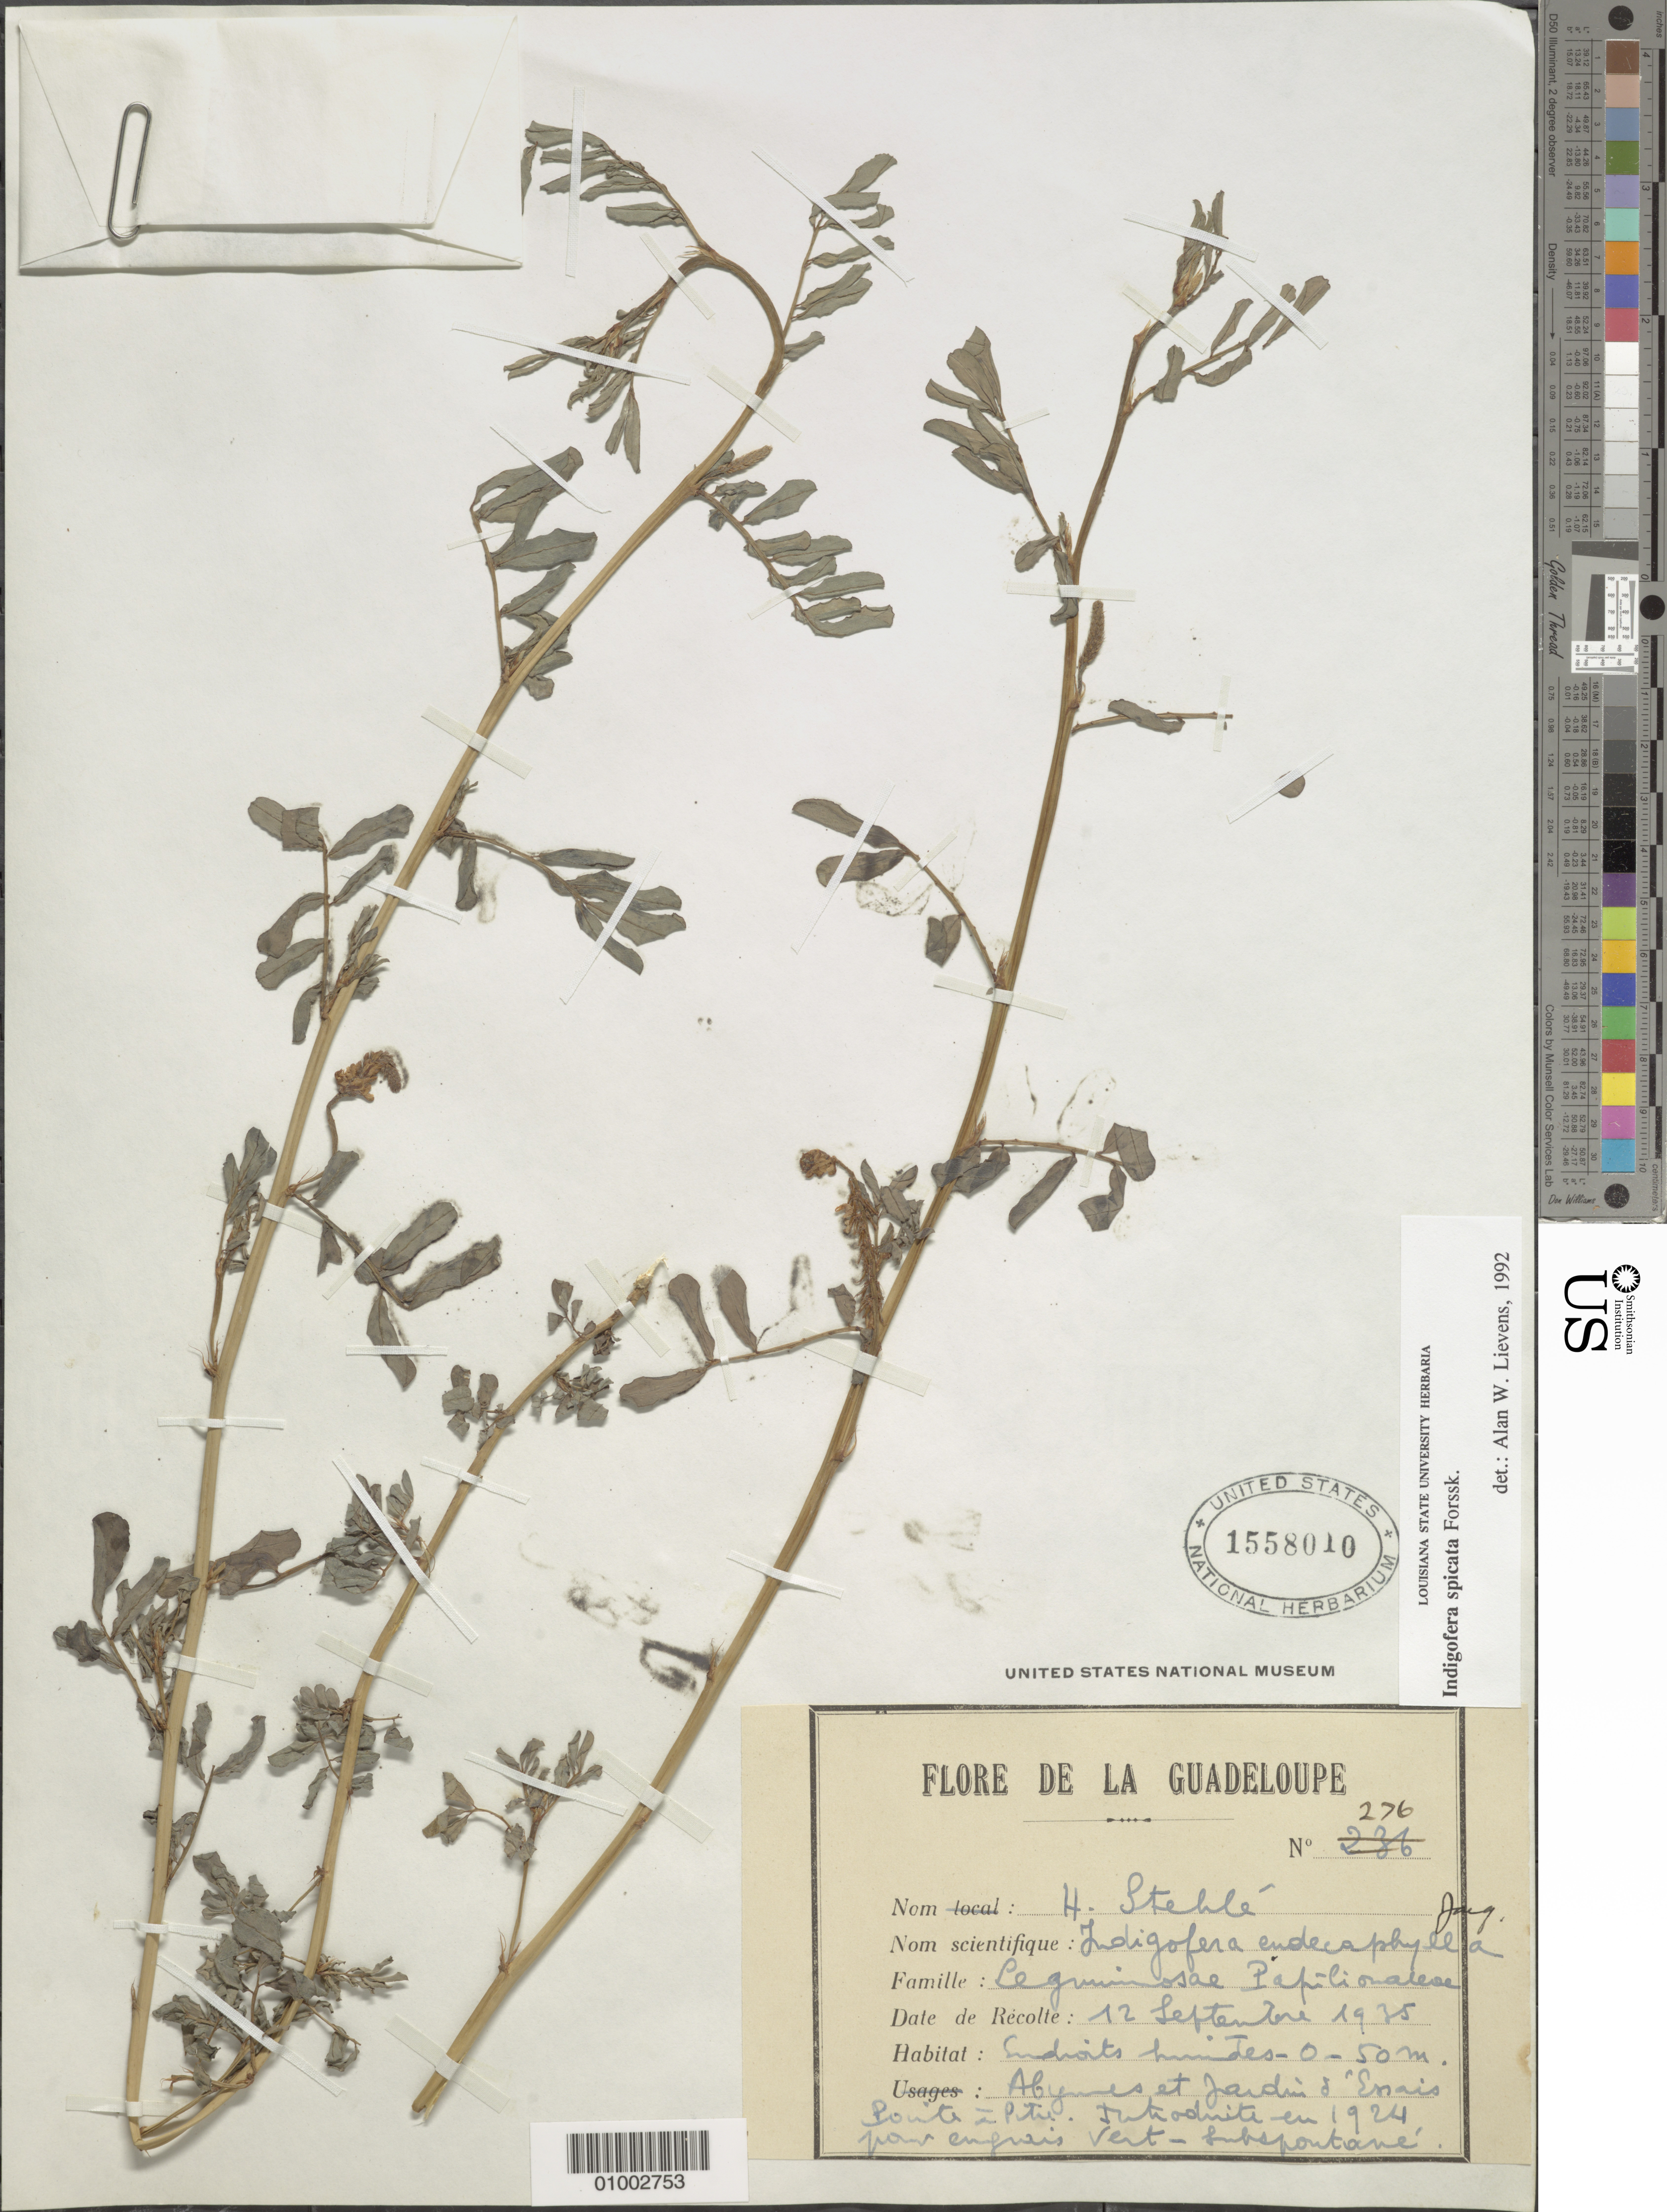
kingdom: Plantae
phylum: Tracheophyta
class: Magnoliopsida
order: Fabales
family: Fabaceae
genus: Indigofera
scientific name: Indigofera spicata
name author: Forssk.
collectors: H. Stehlé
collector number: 276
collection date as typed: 12 Sep 1935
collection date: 1935-09-12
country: Guadeloupe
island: Basse Terre [Guadeloupe]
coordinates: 0 N, 0 E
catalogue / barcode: US 1558010